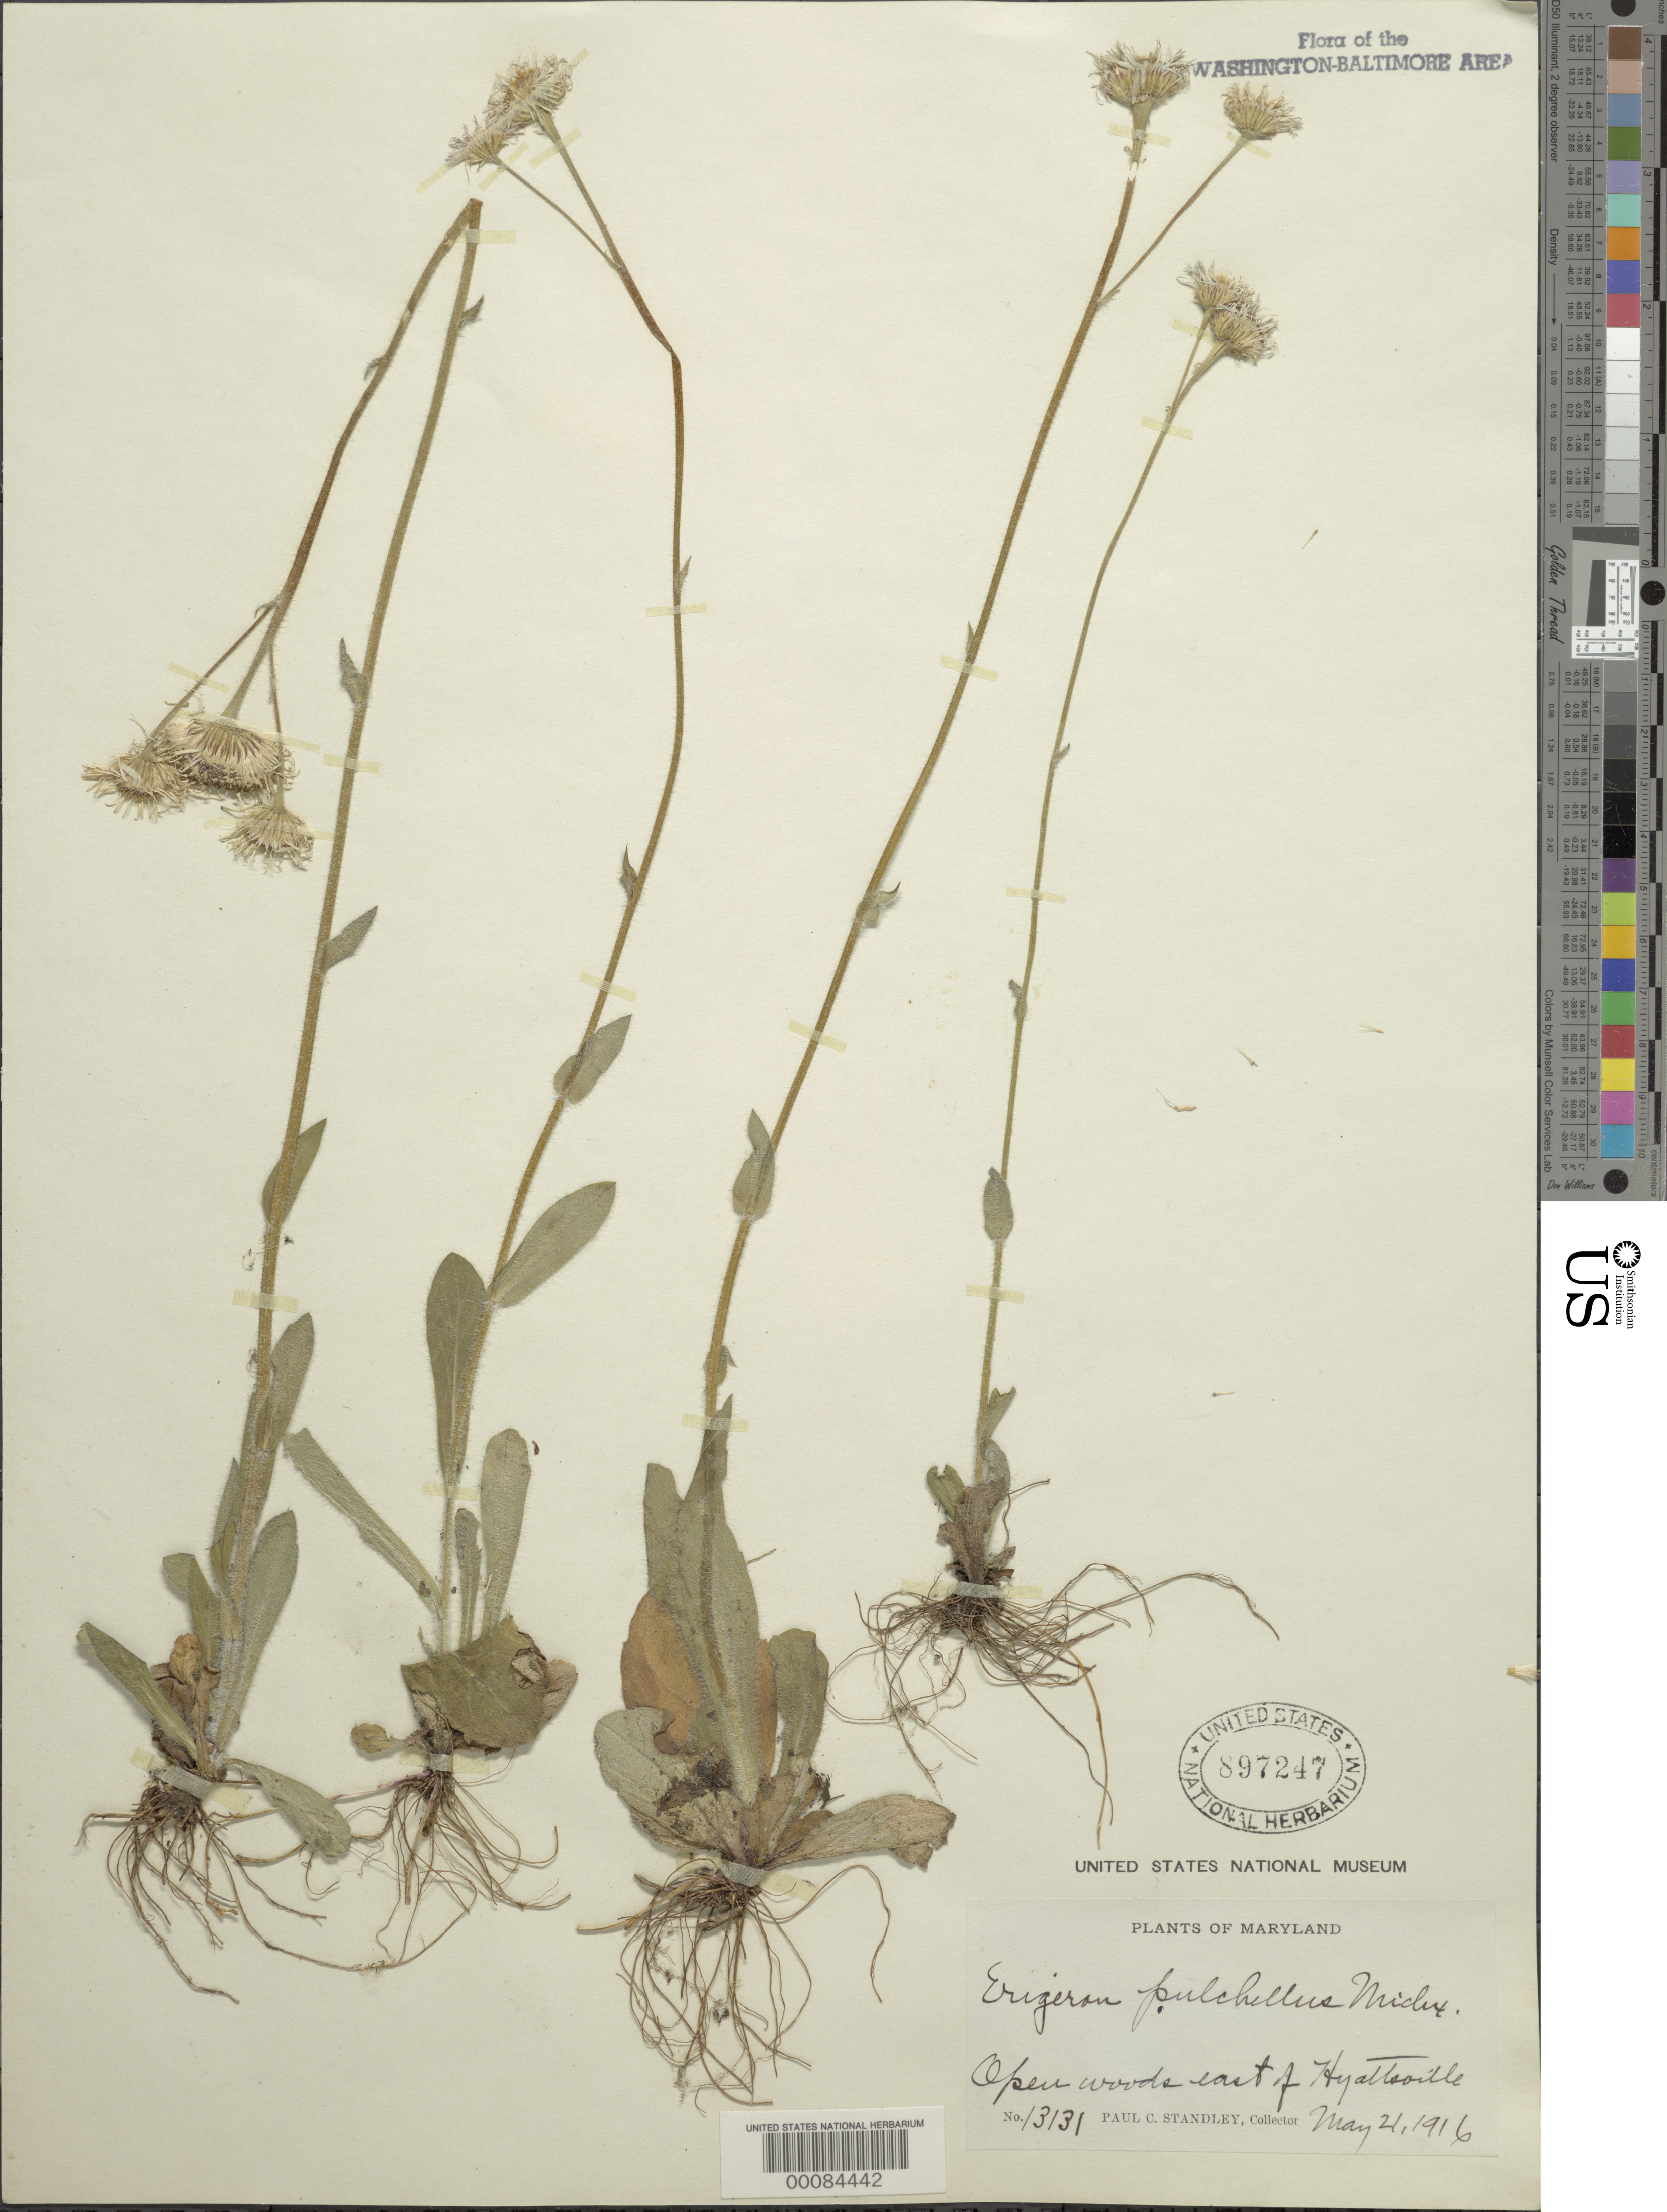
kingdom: Plantae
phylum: Tracheophyta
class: Magnoliopsida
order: Asterales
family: Asteraceae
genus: Erigeron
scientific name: Erigeron pulchellus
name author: Michx.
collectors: P. C. Standley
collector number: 13131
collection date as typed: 21 May 1916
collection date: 1916-05-21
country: United States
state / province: Maryland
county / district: Prince George's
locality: East of Hyattsville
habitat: Open woods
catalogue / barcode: US 897247